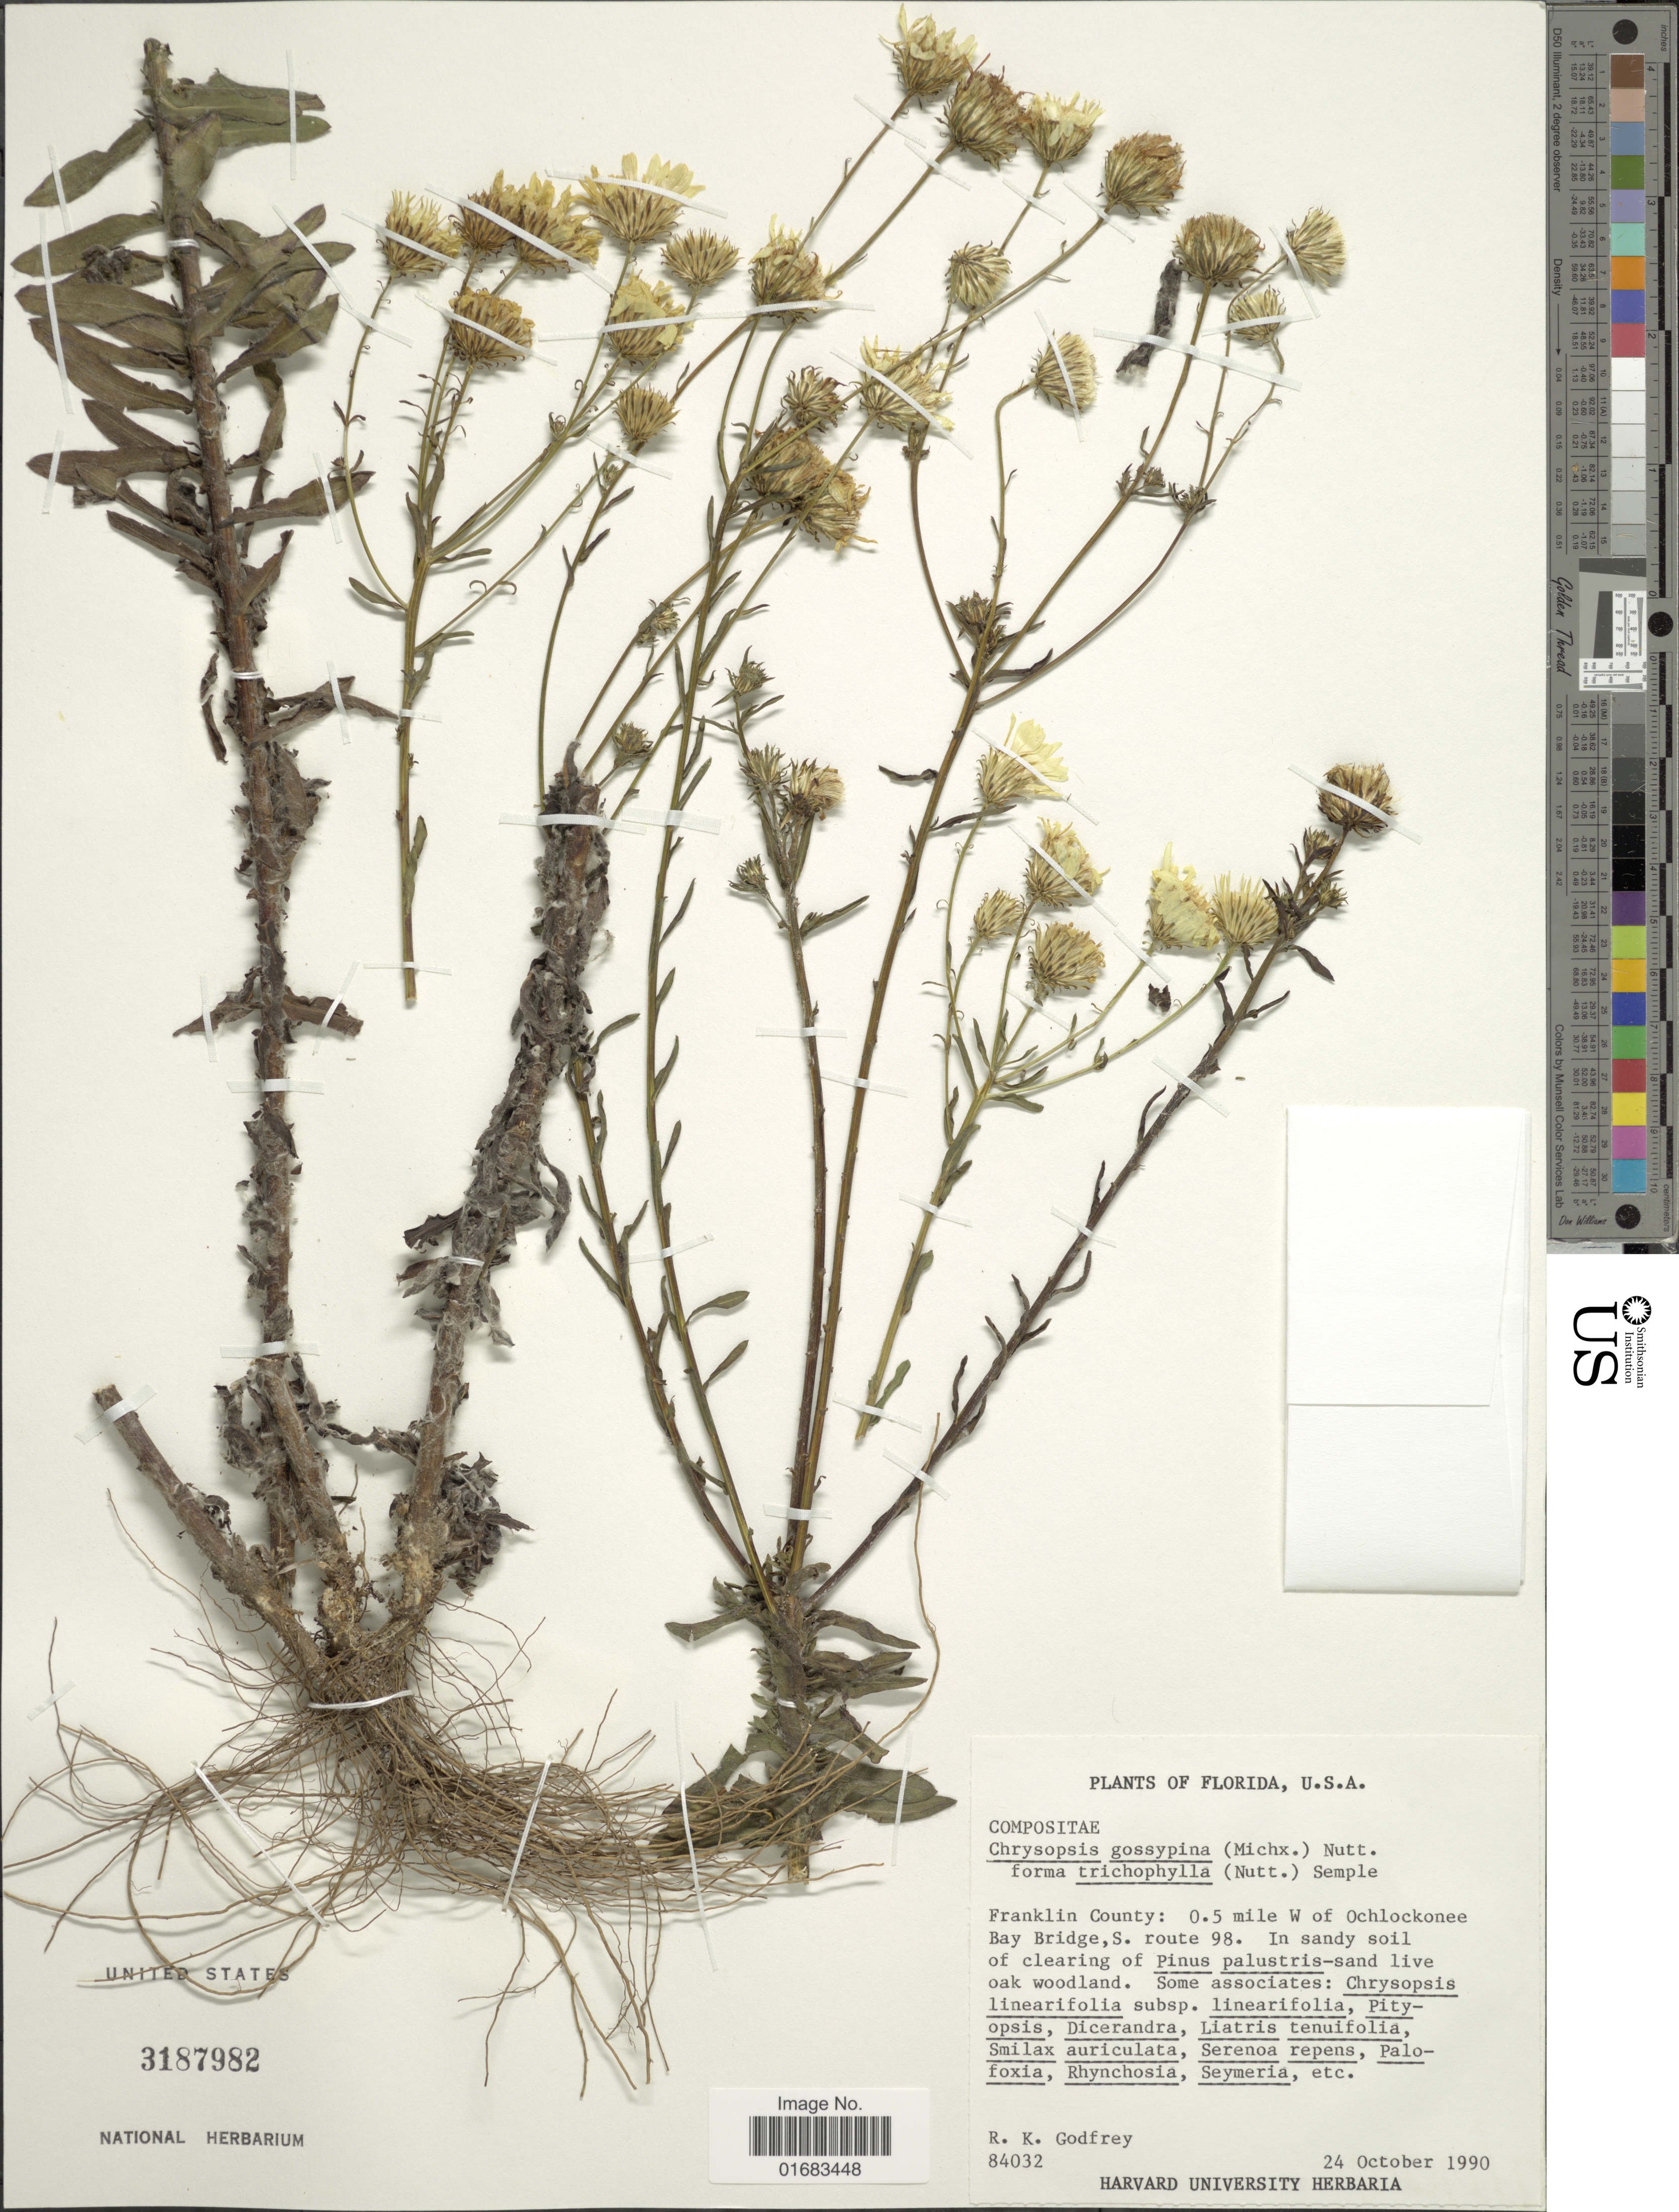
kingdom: Plantae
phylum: Tracheophyta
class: Magnoliopsida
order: Asterales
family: Asteraceae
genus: Chrysopsis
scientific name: Chrysopsis gossypina f. trichophylla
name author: (Nutt.) Semple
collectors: R. K. Godfrey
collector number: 84032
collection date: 1990-10-24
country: United States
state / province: Florida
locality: Franklin County: 0.5 miles W of Ochlockonee Bay Bridge, S. route 98.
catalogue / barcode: US 3187982